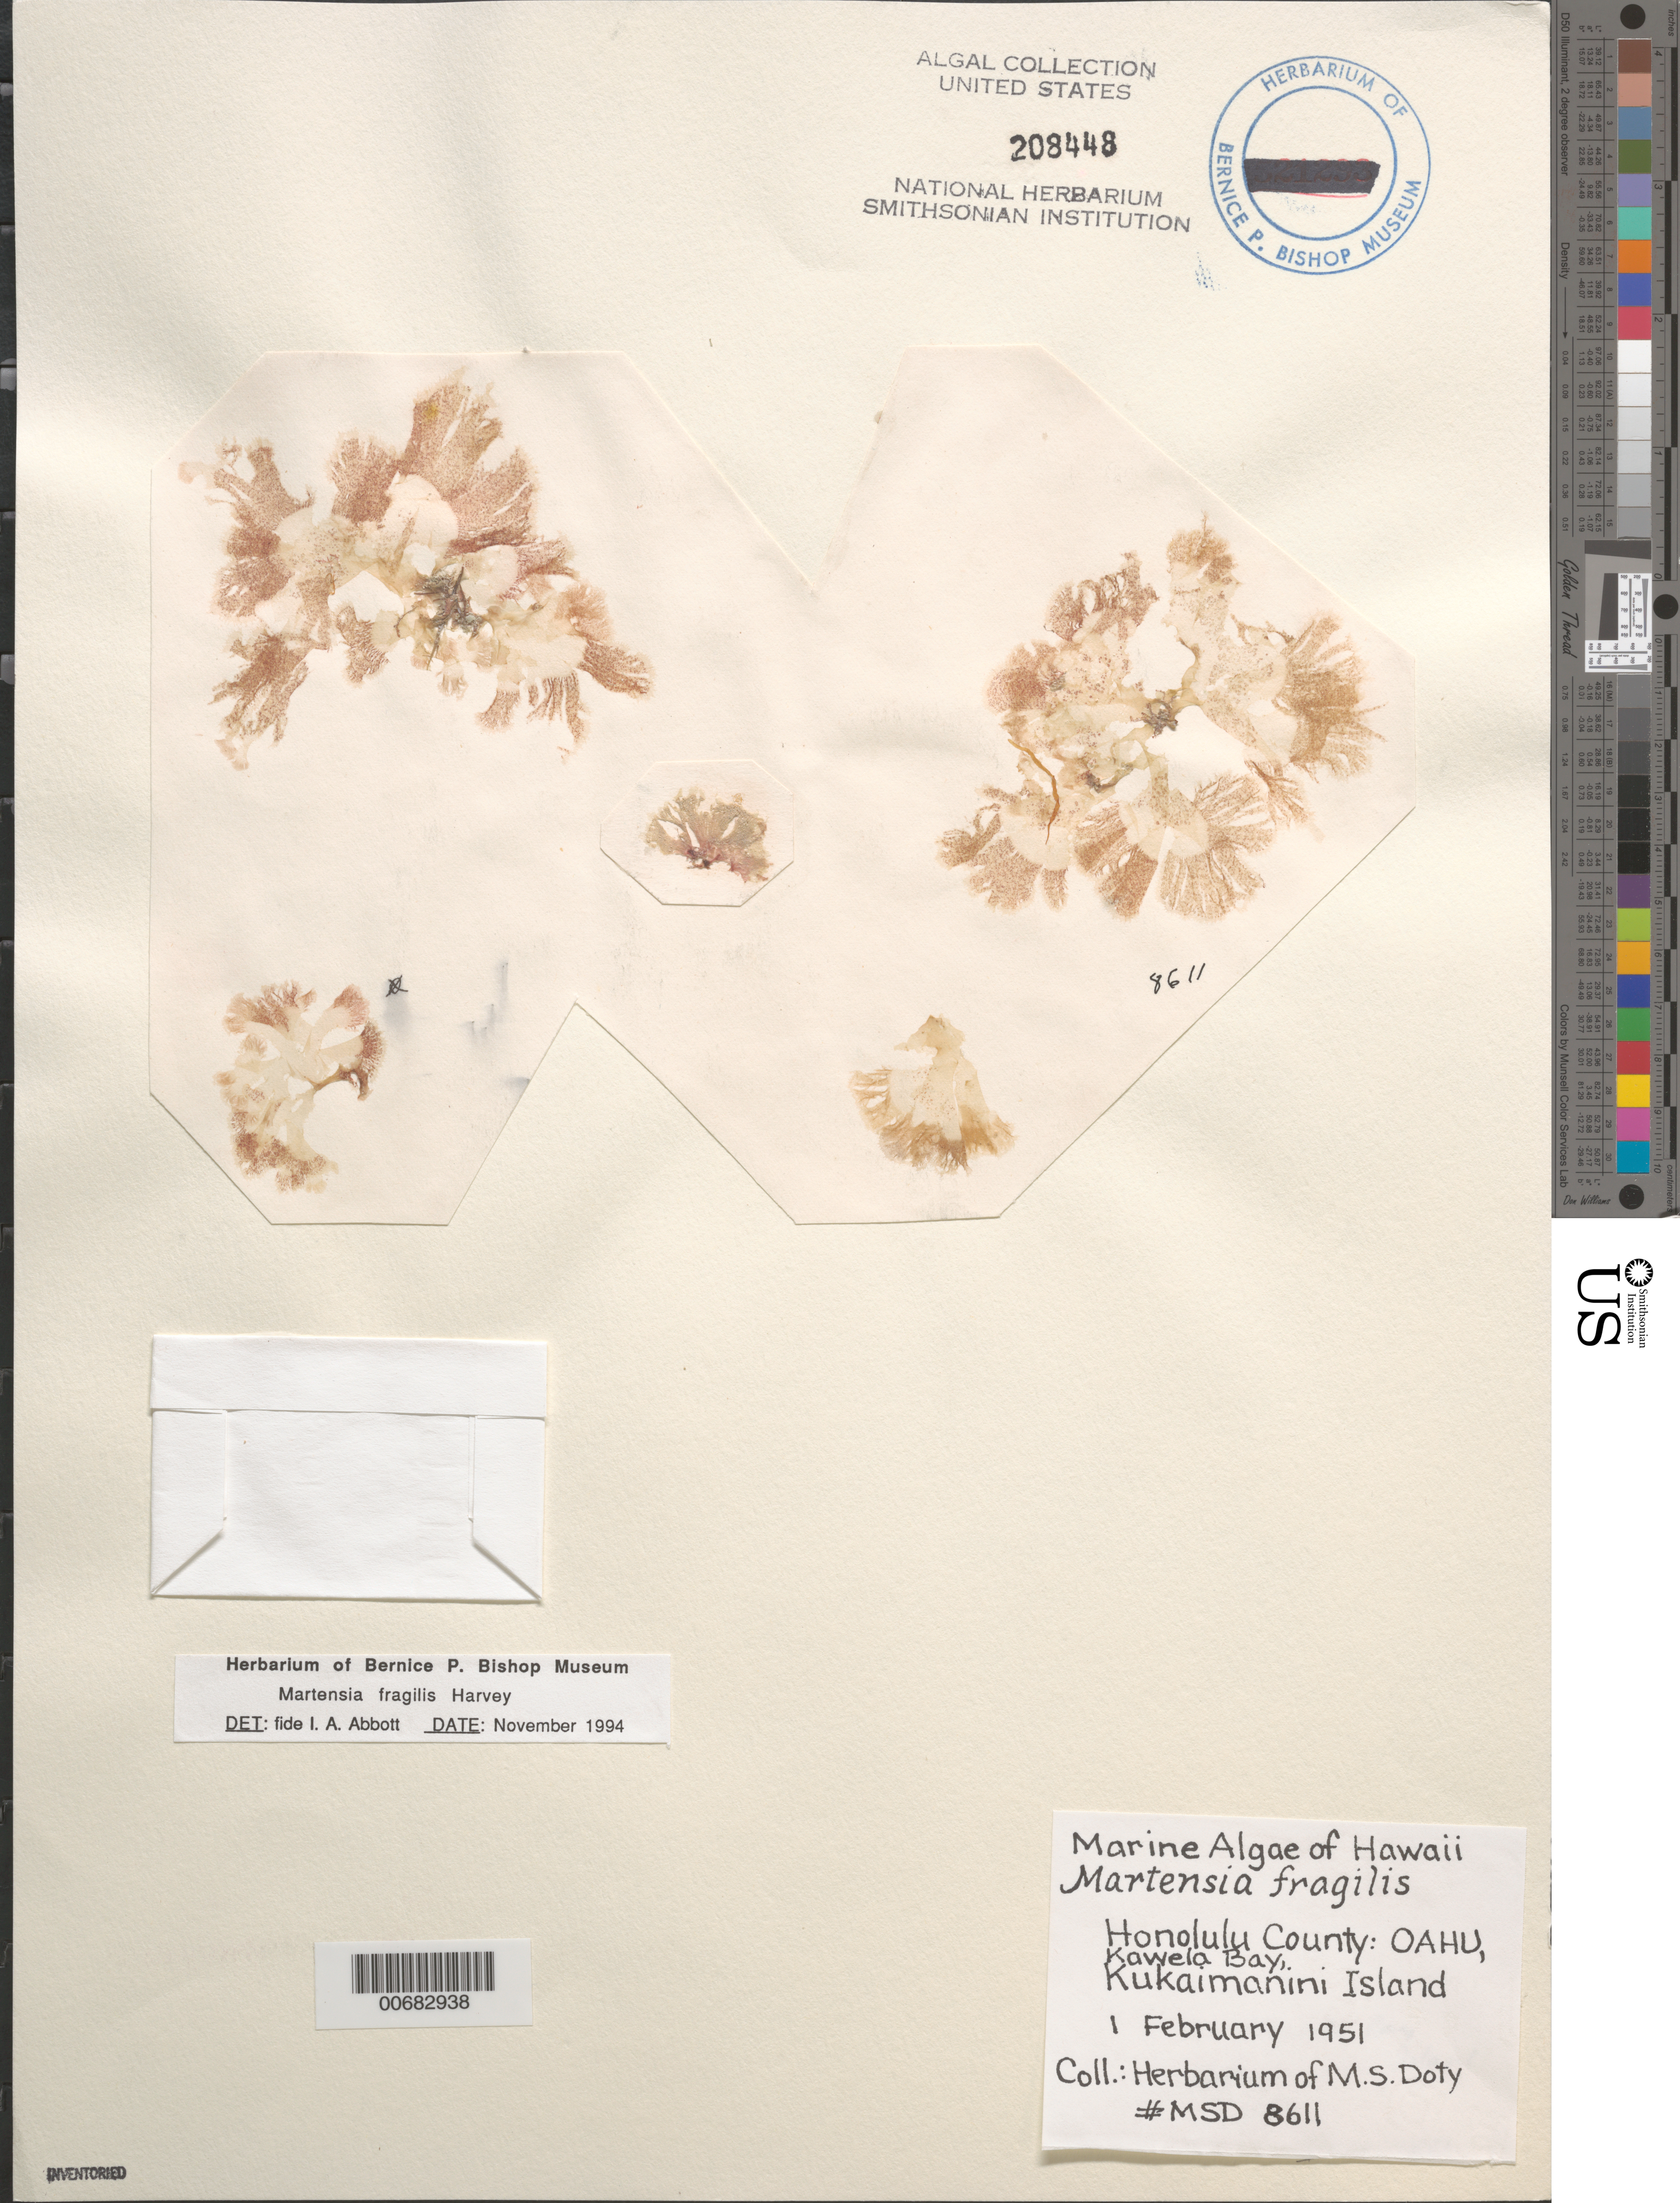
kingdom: Plantae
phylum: Rhodophyta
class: Florideophyceae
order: Ceramiales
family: Delesseriaceae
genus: Martensia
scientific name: Martensia fragilis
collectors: M. S.Doty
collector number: MSD 8611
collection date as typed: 01 Feb 1951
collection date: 1951-02-01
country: United States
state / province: Hawaii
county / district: Honolulu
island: Oahu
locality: Kawela Bay, Kukaimanini Island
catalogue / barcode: US 208448